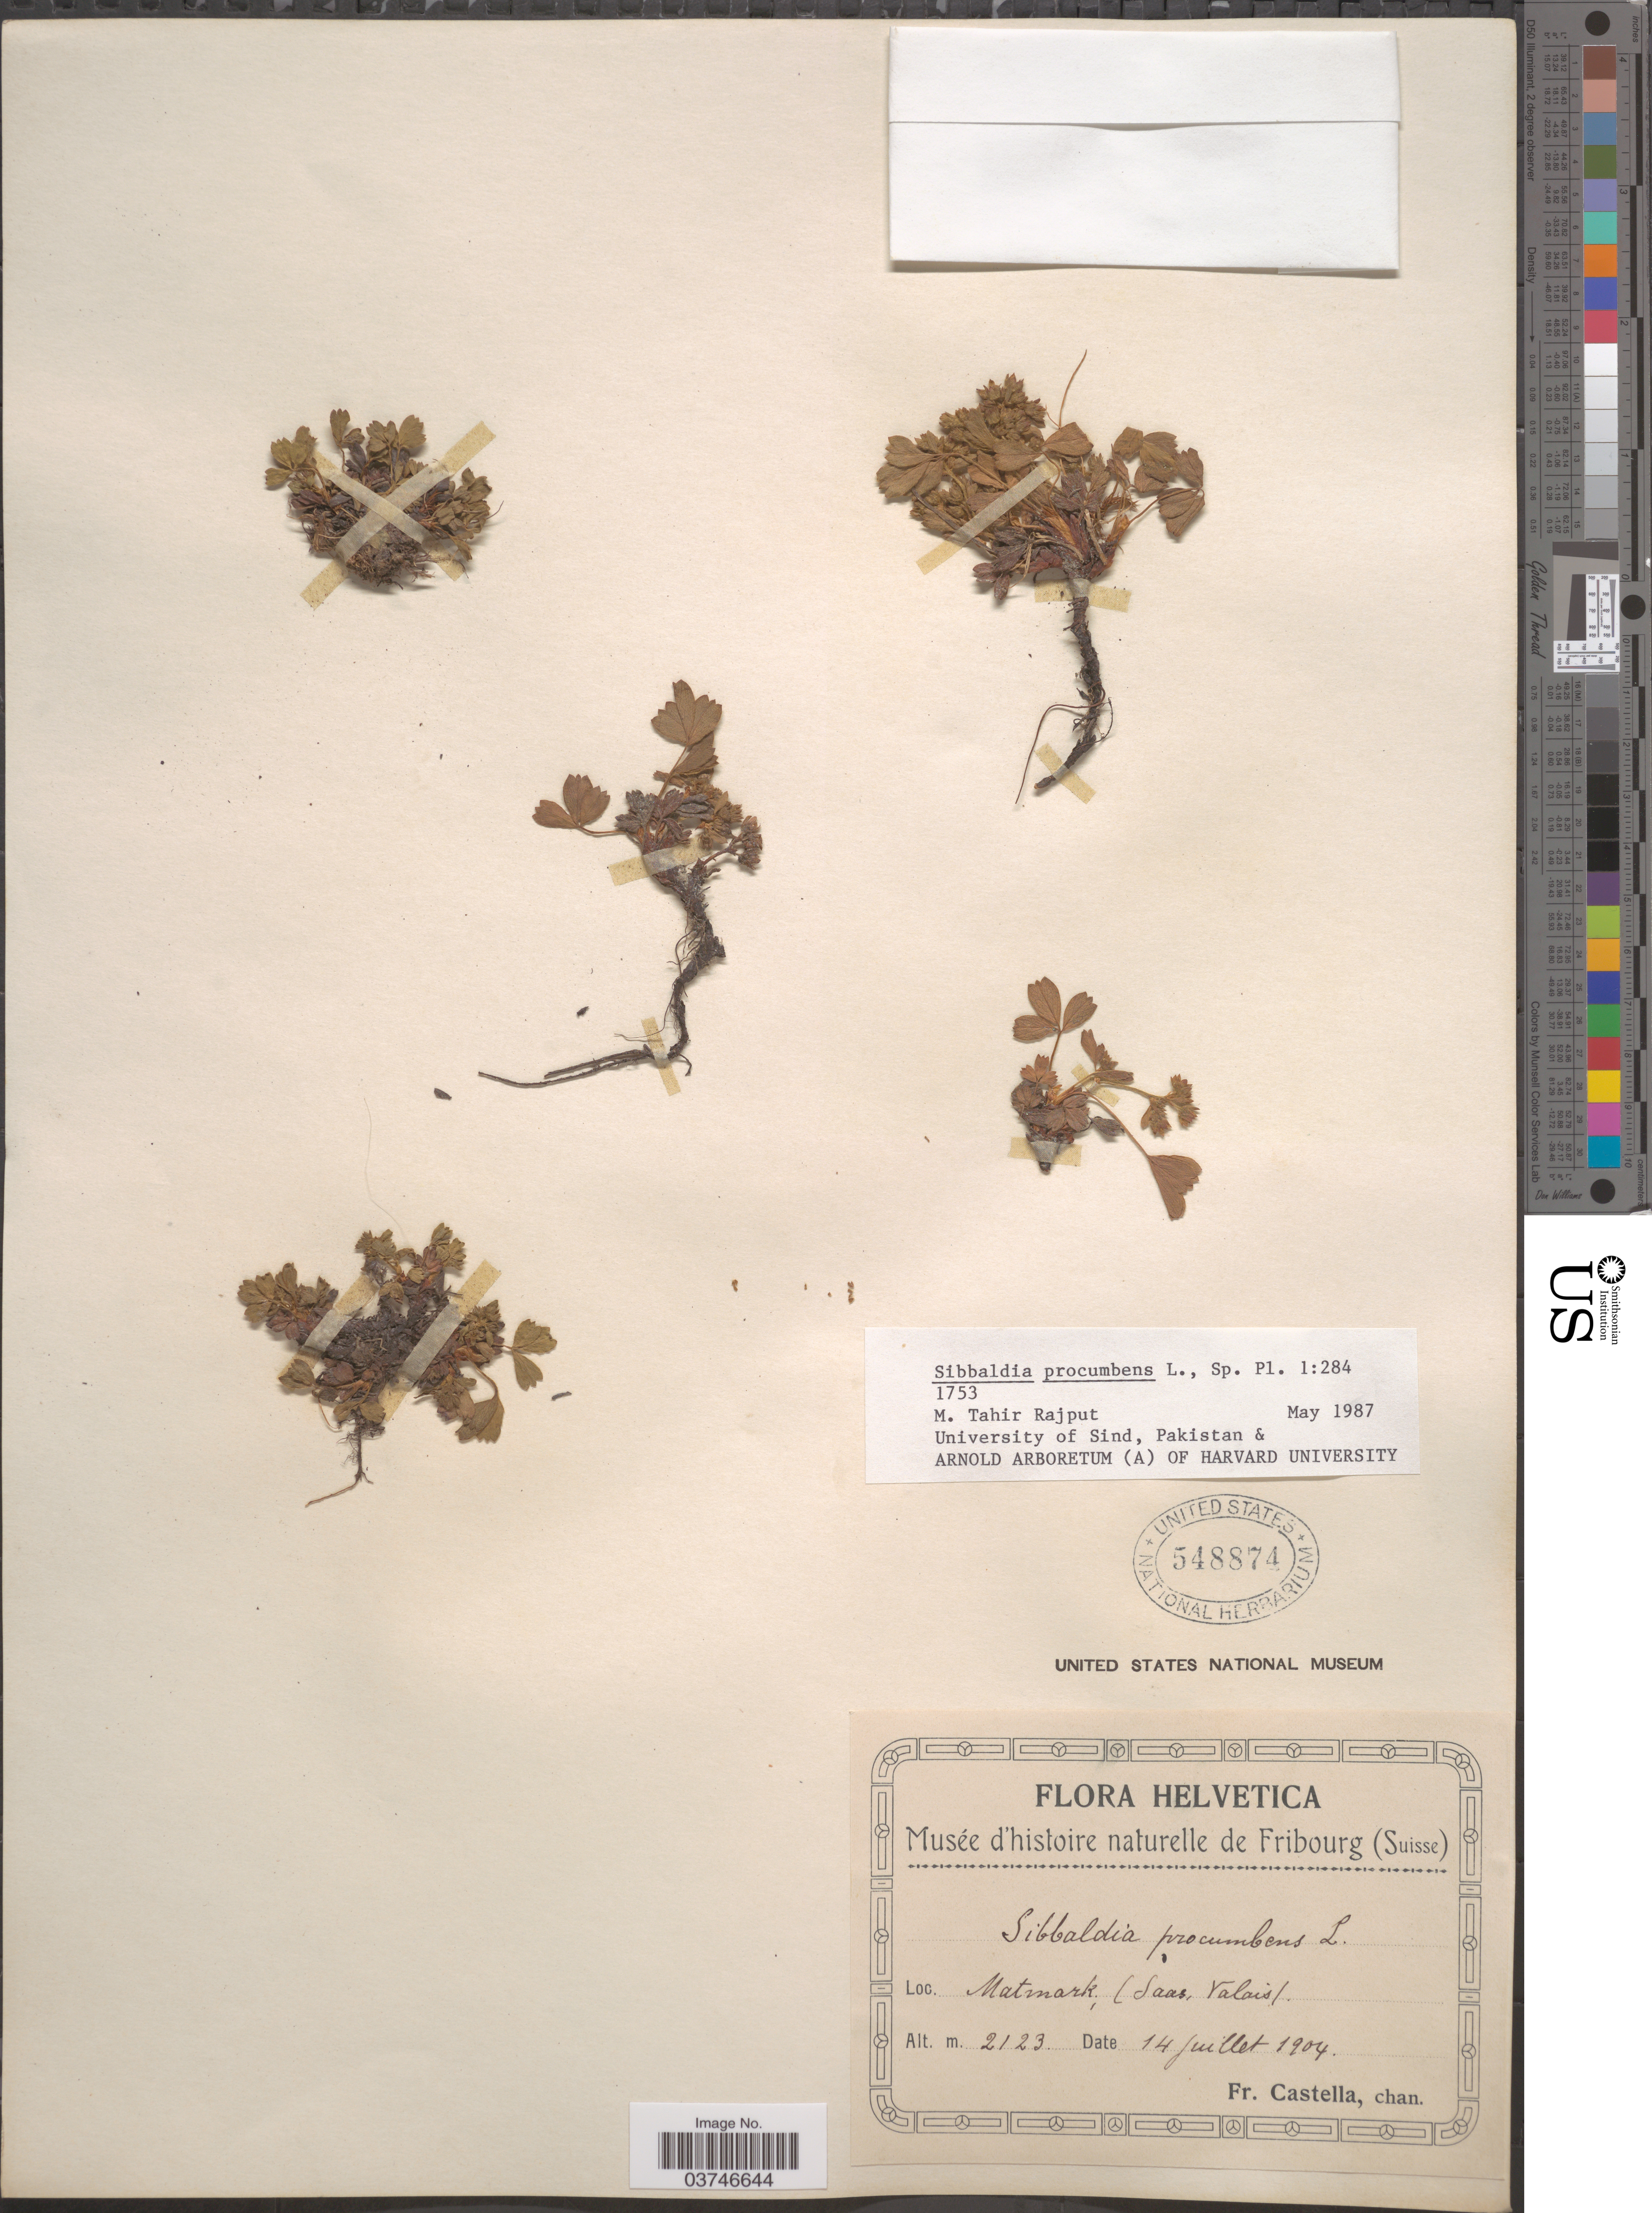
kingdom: Plantae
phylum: Tracheophyta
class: Magnoliopsida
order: Rosales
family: Rosaceae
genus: Sibbaldia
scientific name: Sibbaldia procumbens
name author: L.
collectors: Fr. Castella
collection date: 1904-07-14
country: Switzerland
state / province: Valais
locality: Helvetica. Matmark, (Saas, Valais).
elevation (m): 2123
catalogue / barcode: US 548874